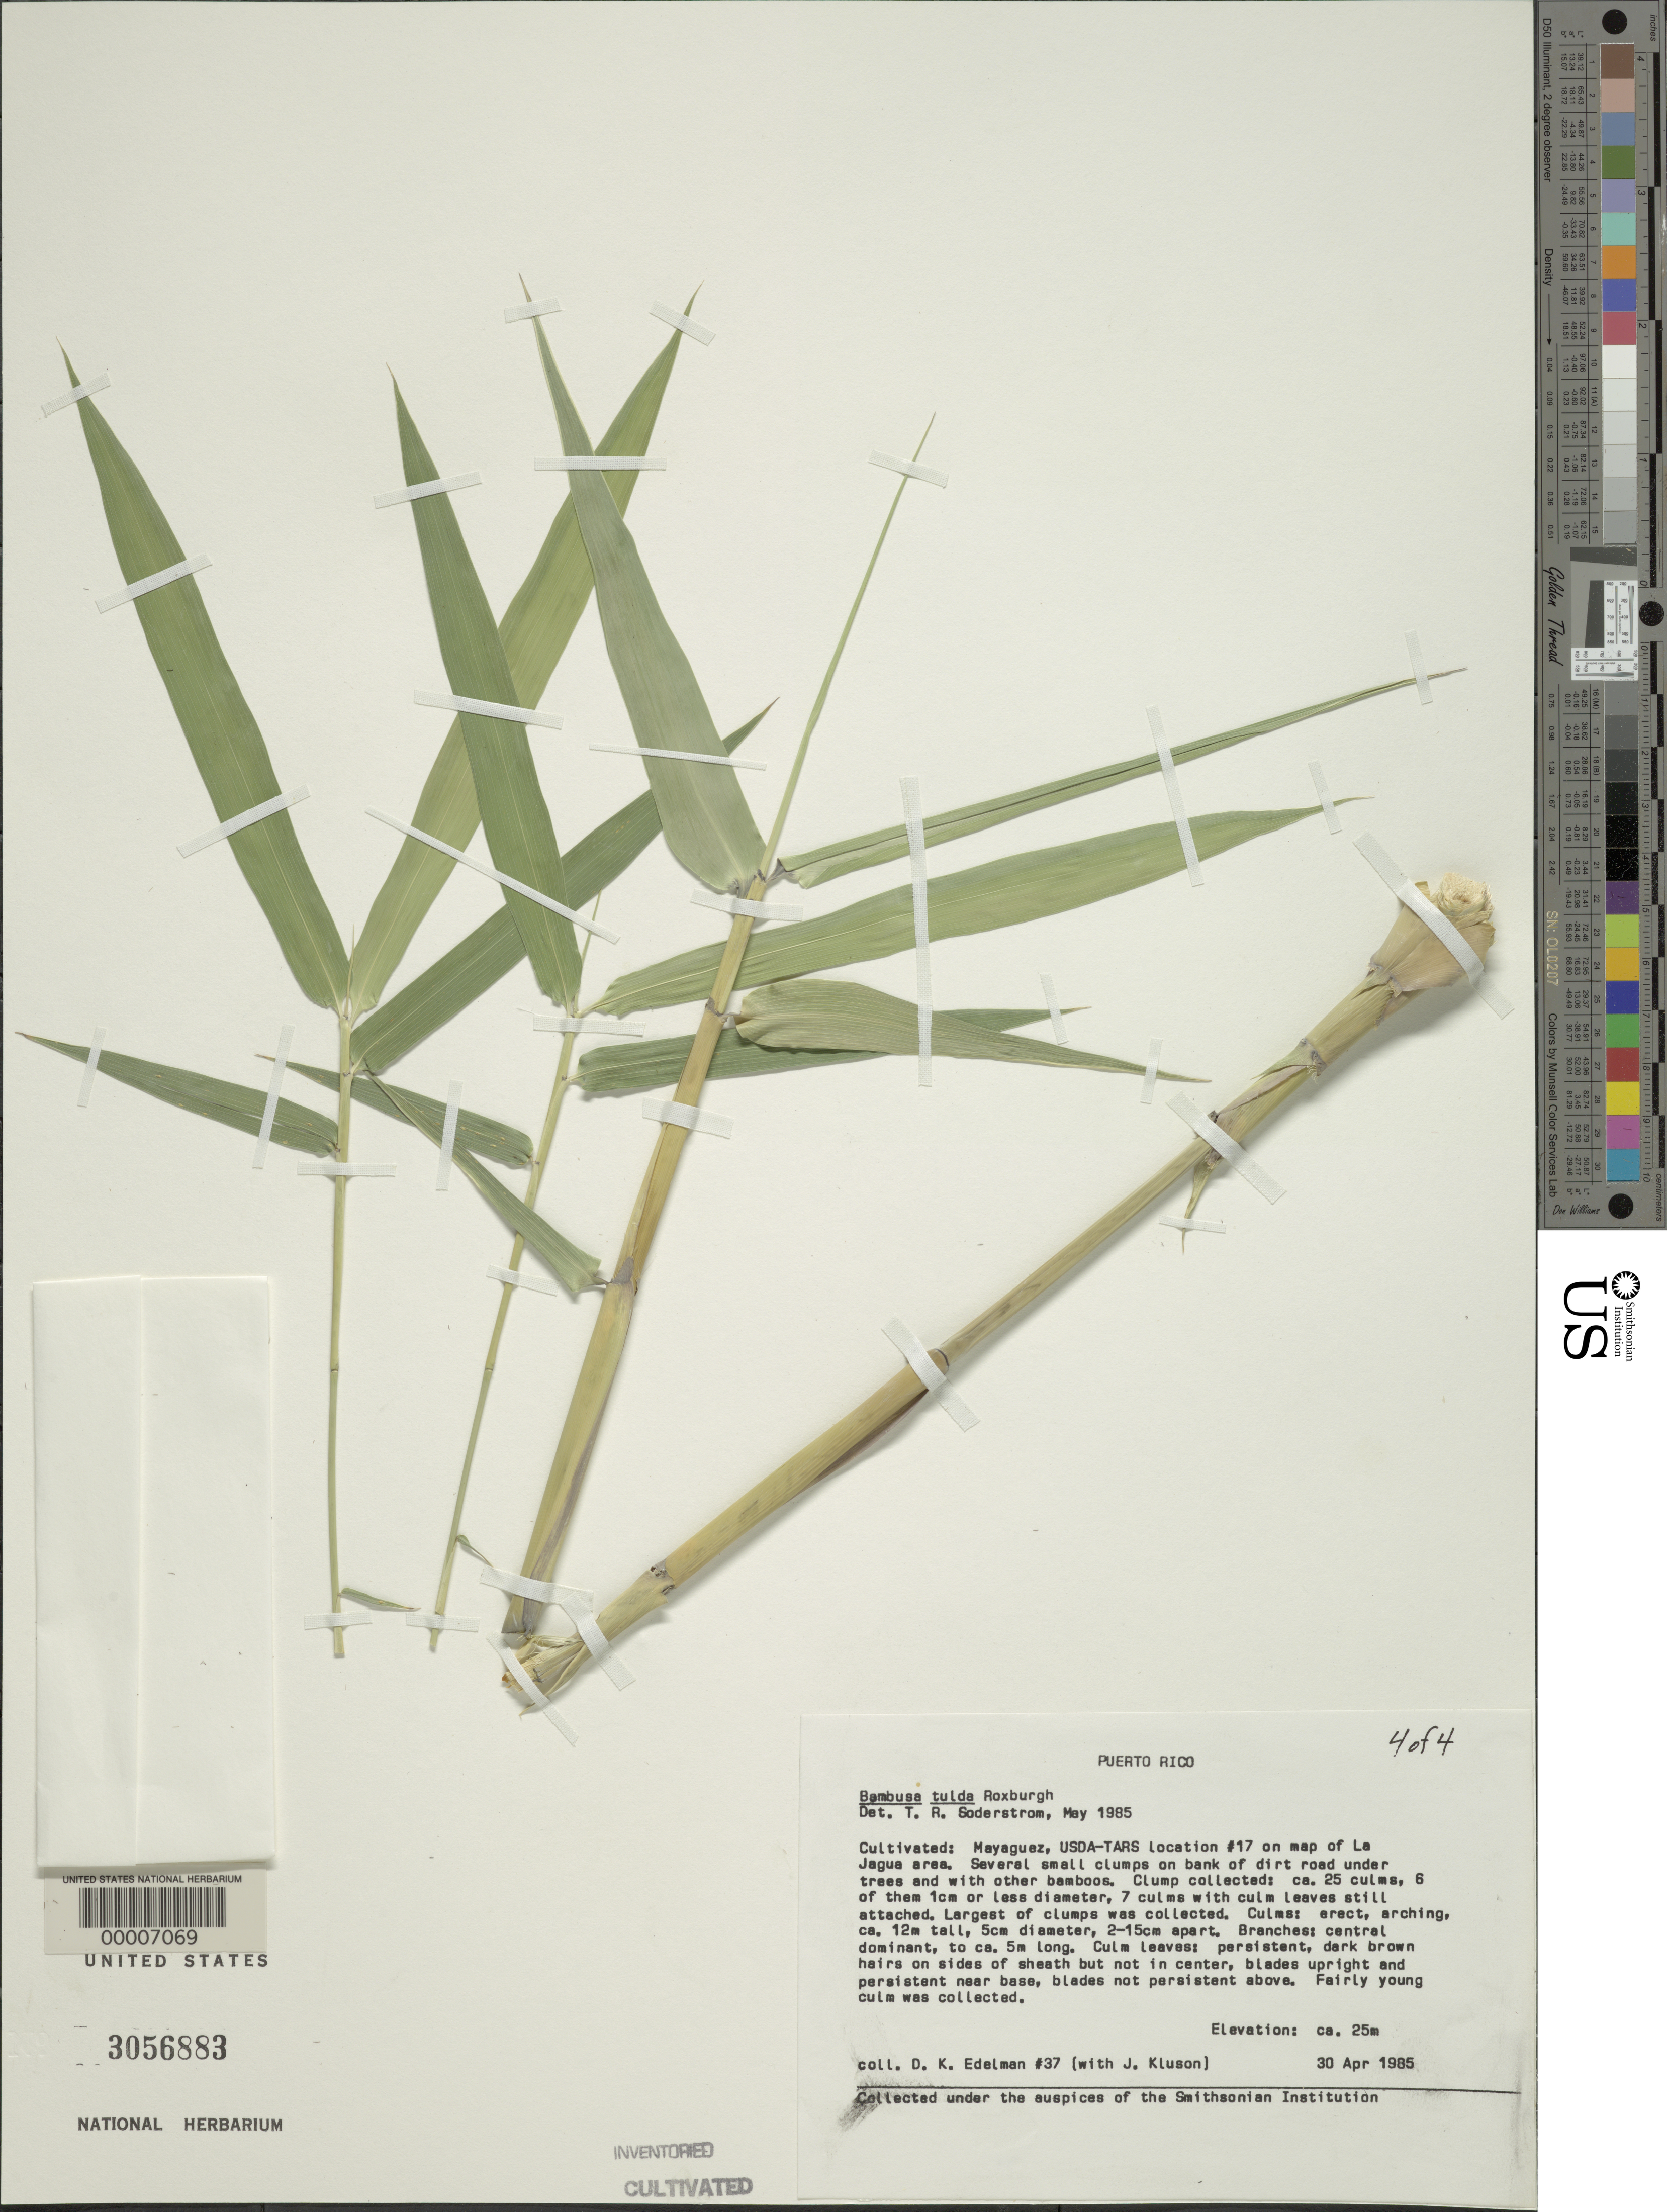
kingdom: Plantae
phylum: Tracheophyta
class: Liliopsida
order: Poales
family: Poaceae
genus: Bambusa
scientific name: Bambusa tulda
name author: Roxb.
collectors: D. Edelman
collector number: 37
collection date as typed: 30 Apr 1985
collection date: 1985-04-30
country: Puerto Rico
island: Greater Antilles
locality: Mayaguez, usda-tars, location #17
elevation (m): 25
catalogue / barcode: US 3056883